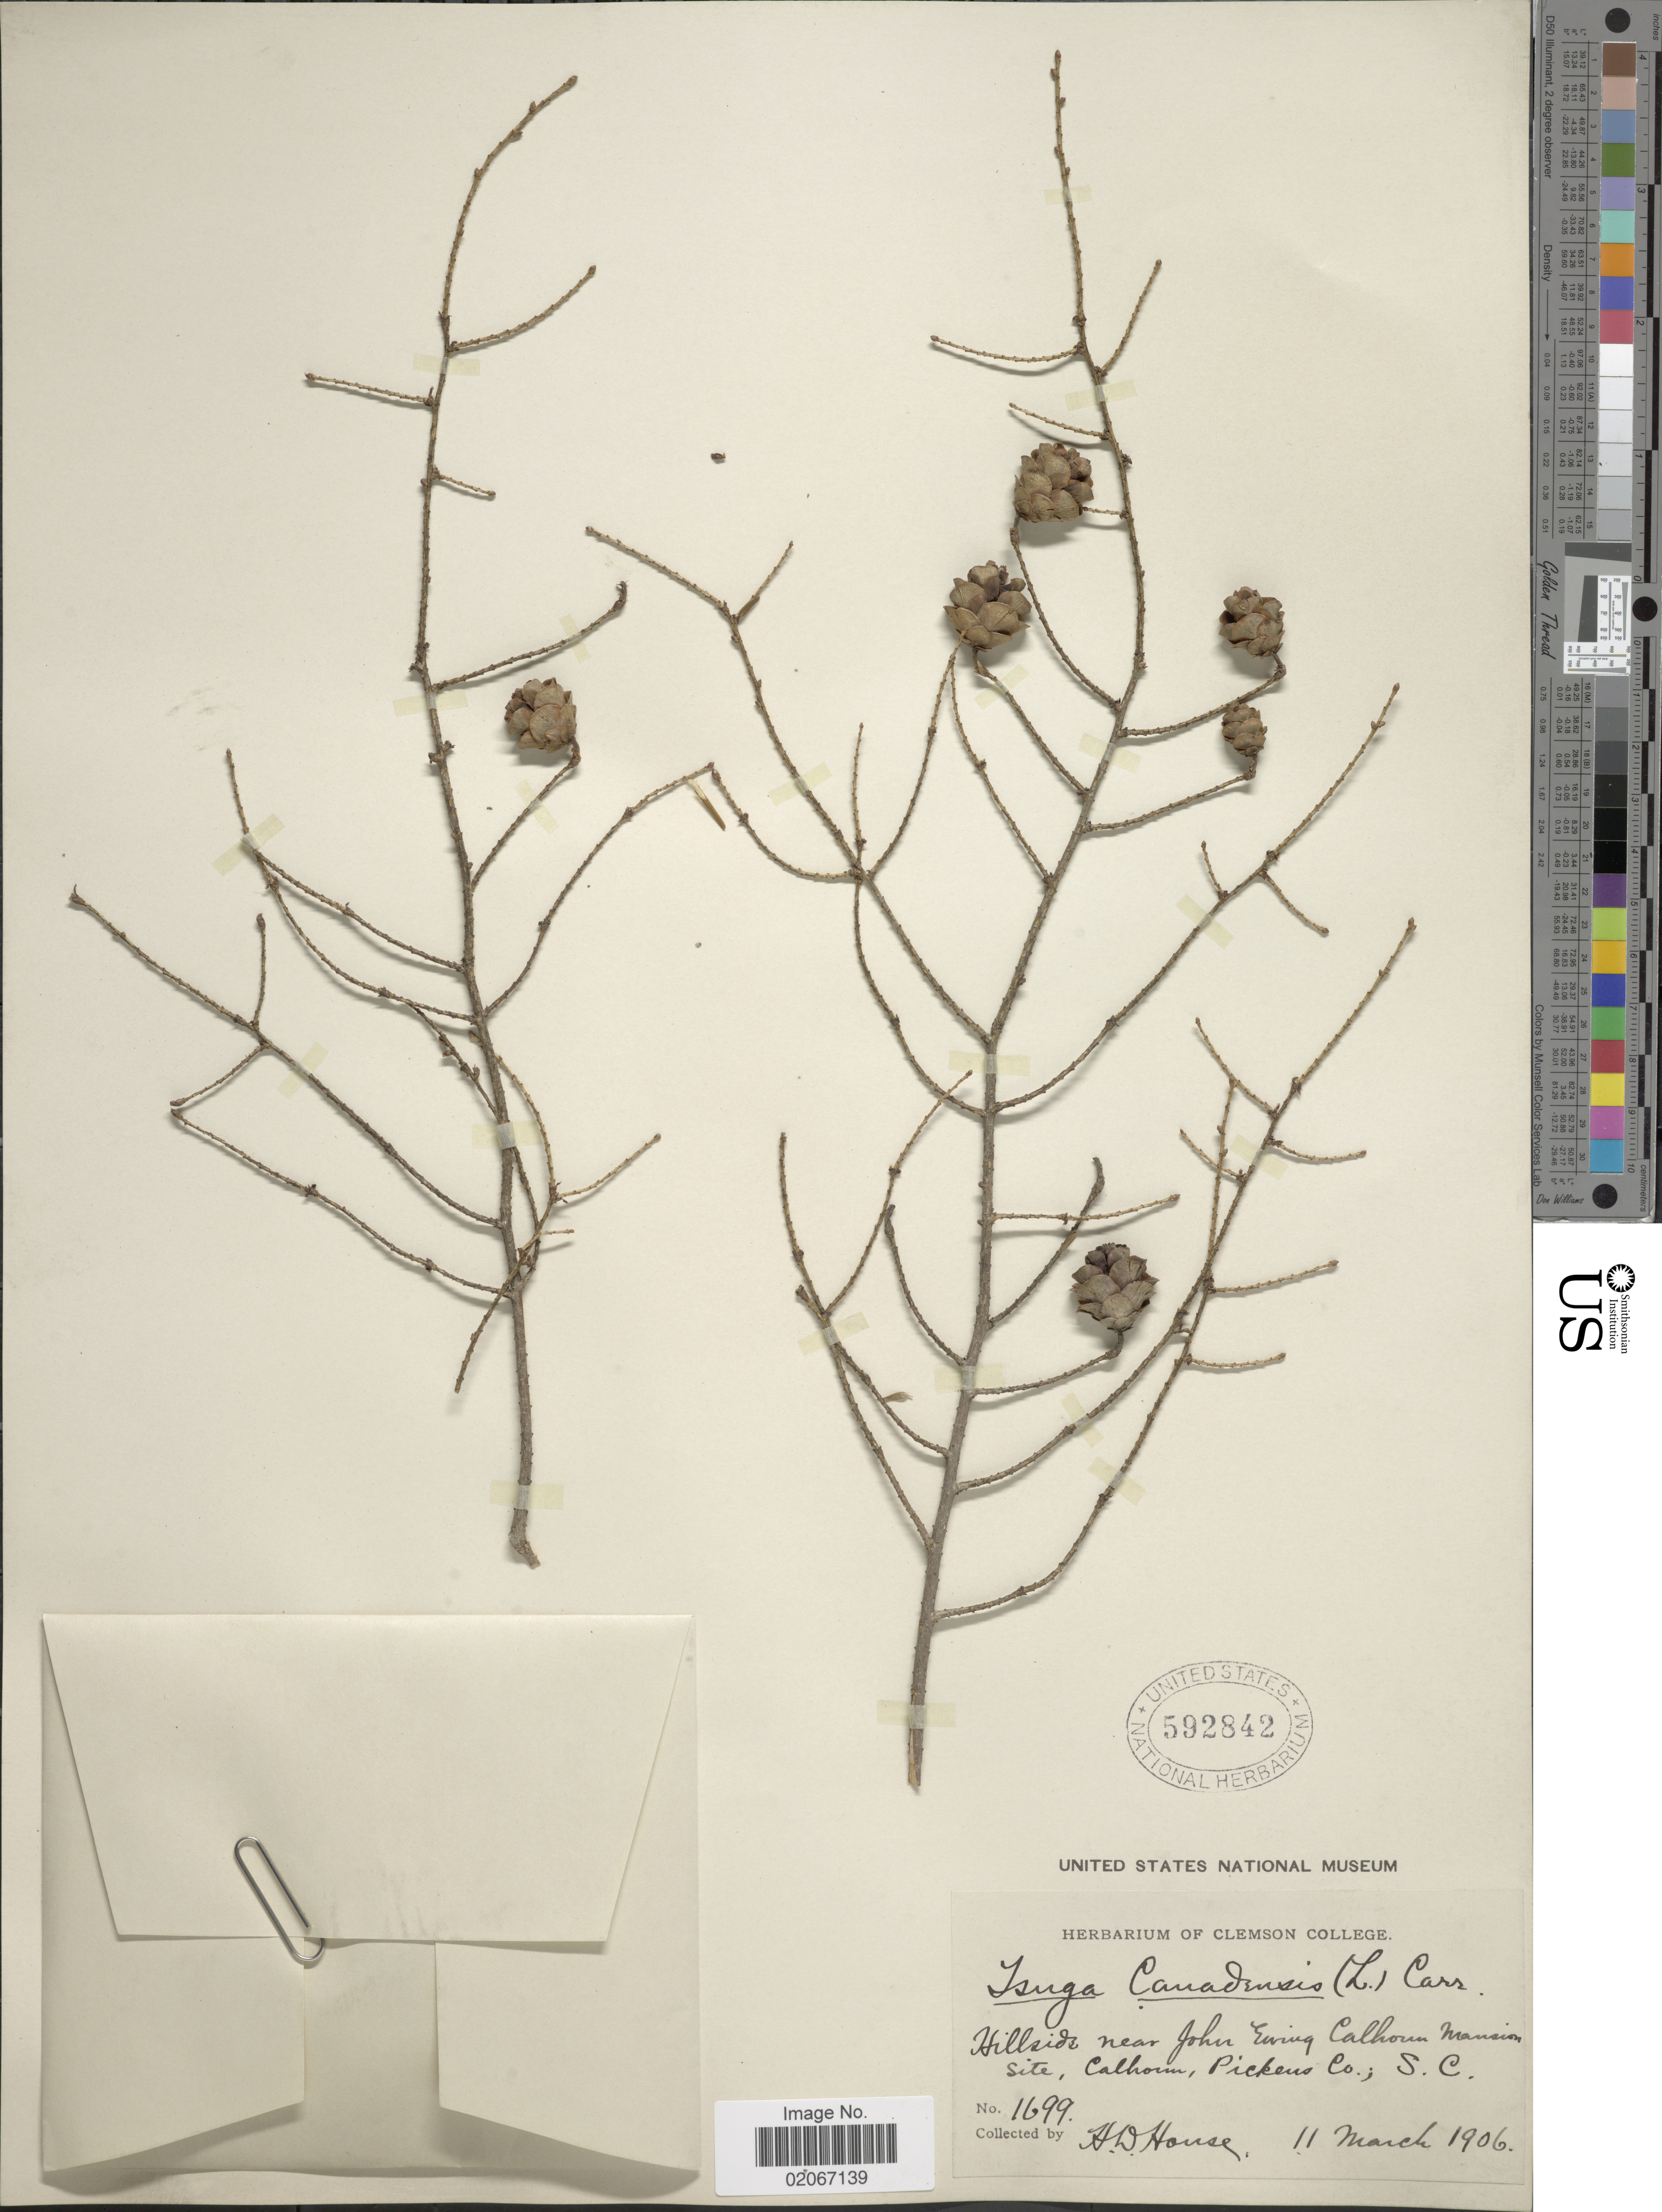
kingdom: Plantae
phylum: Tracheophyta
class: Pinopsida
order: Pinales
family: Pinaceae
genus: Tsuga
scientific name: Tsuga canadensis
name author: (L.) Carrière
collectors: H. D. House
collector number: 1699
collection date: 1906-03-11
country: United States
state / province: South Carolina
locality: Hillside near John Ewing Calhorn Mansion Site, Calhorn, Pickens Co.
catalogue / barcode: US 592842